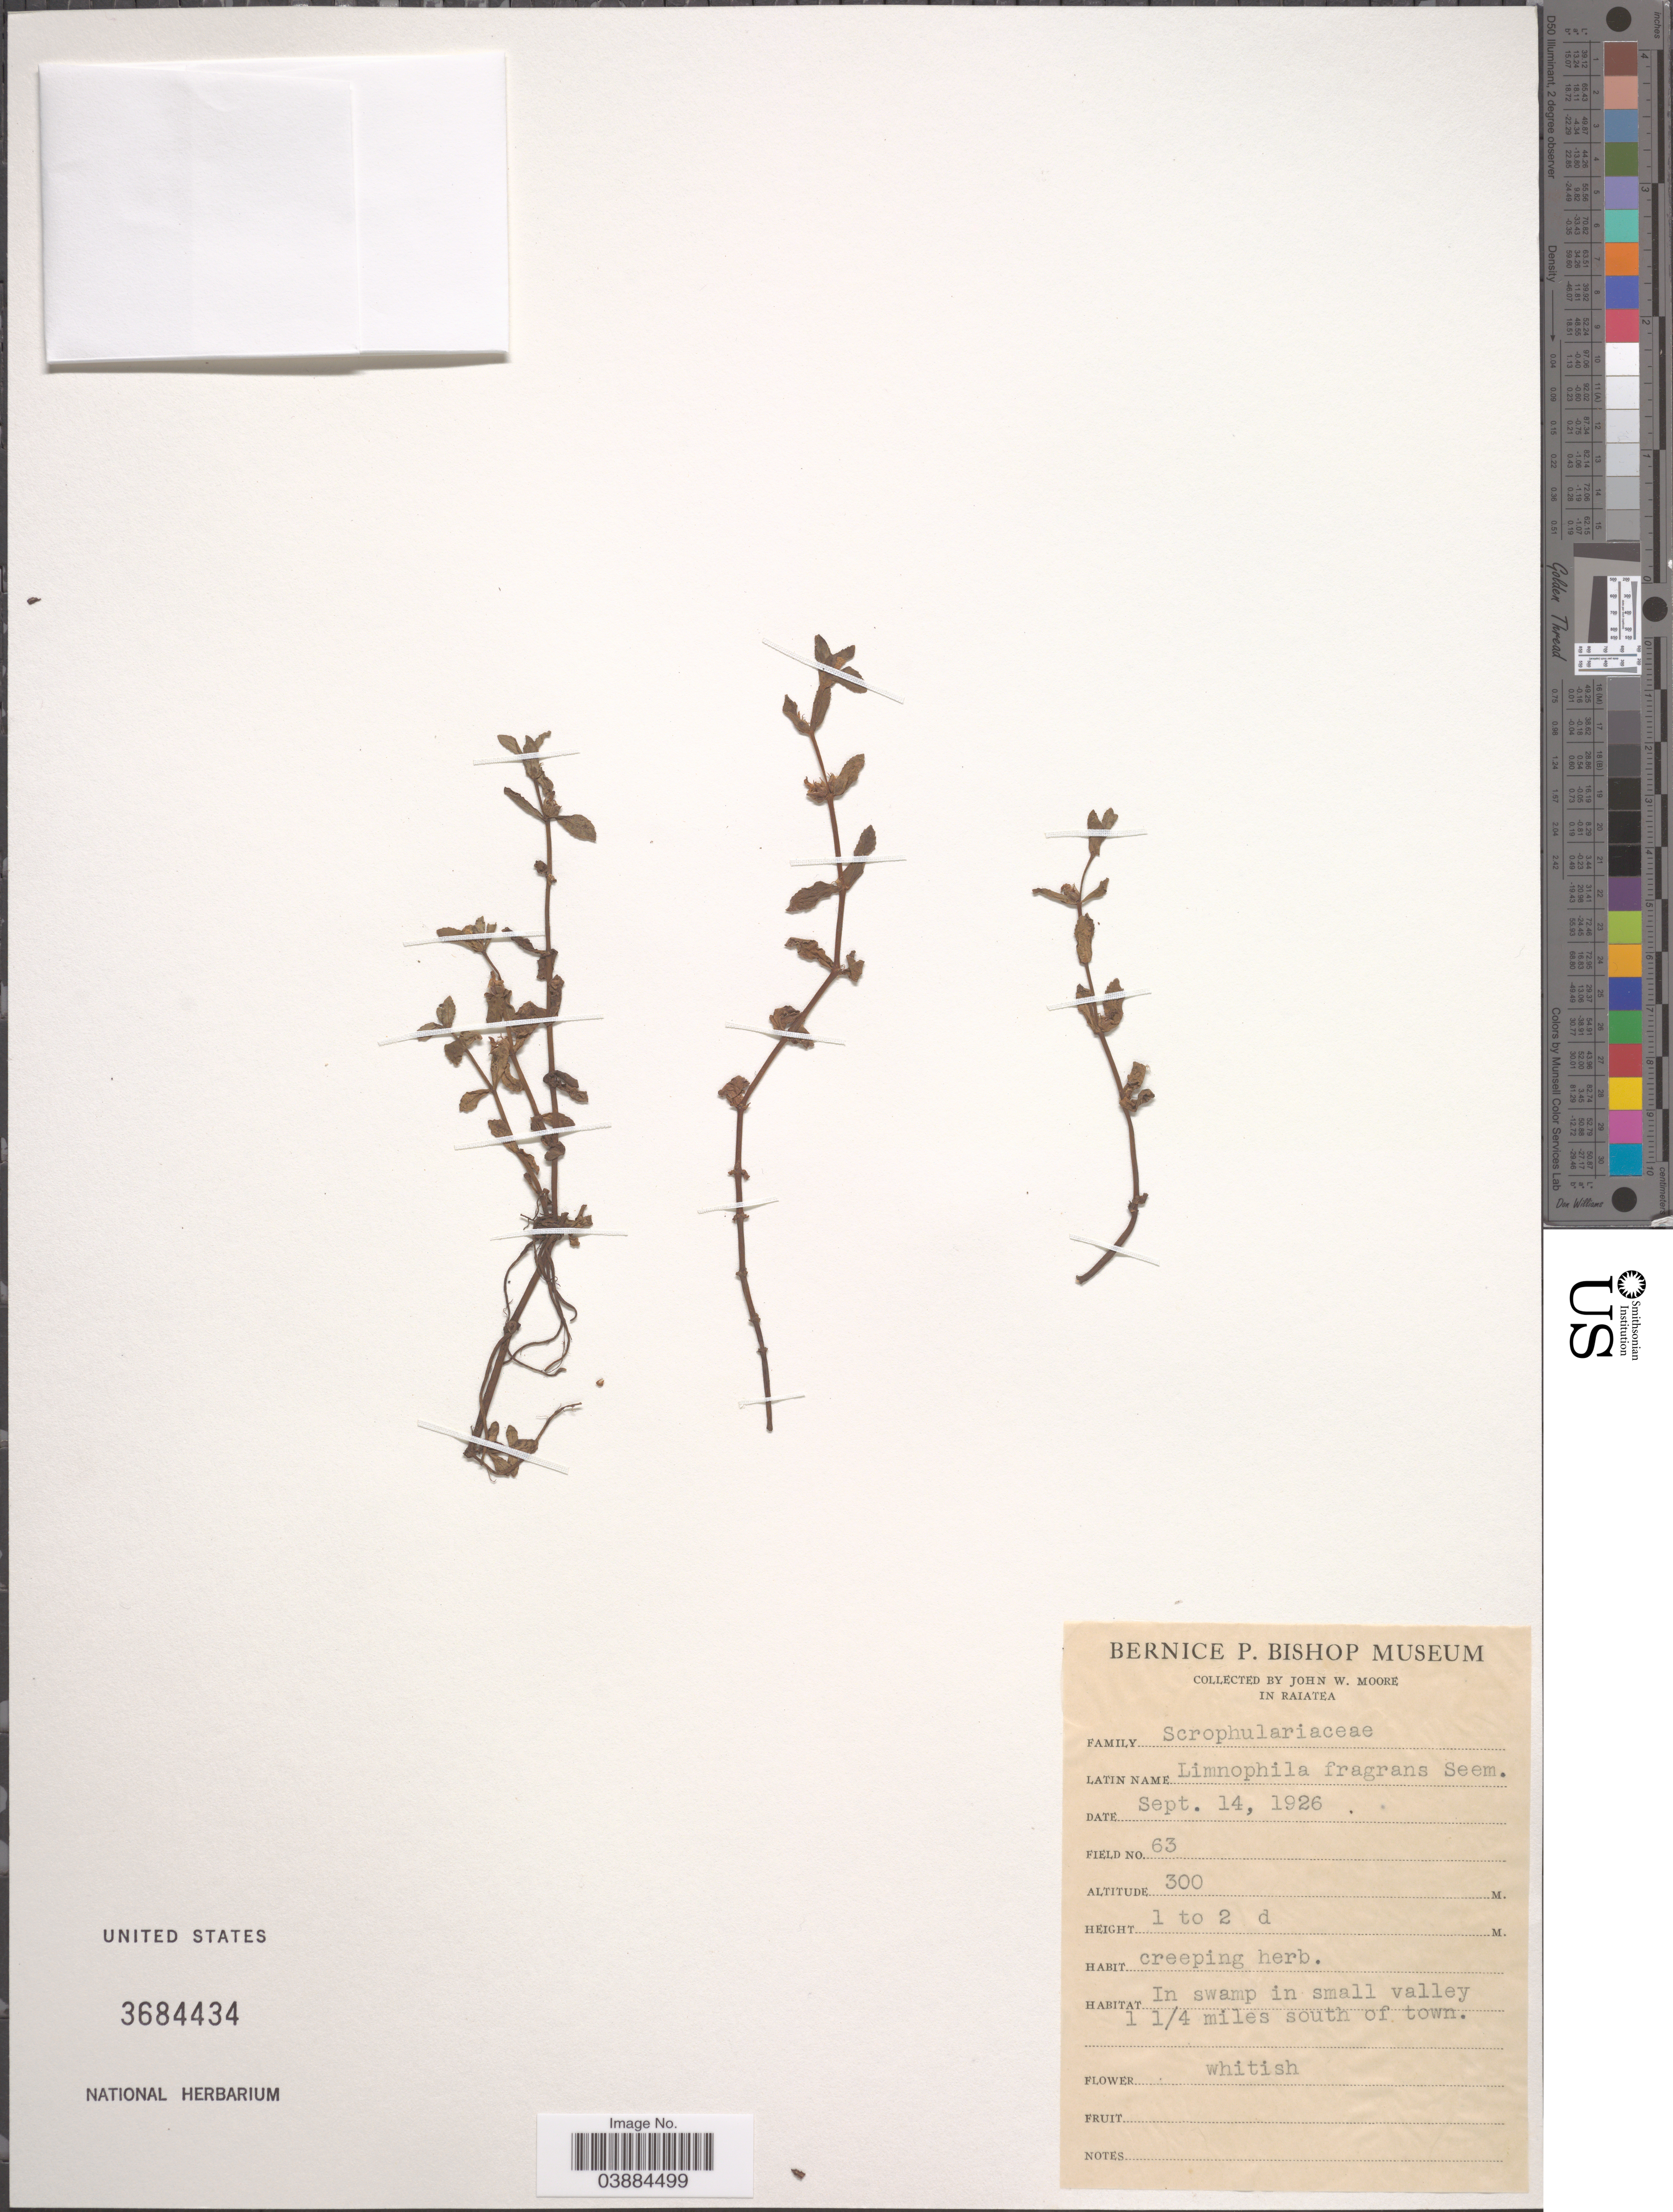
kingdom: Plantae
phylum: Tracheophyta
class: Magnoliopsida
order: Lamiales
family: Plantaginaceae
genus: Limnophila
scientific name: Limnophila fragrans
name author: Seem.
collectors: J. Moore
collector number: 63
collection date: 1926-09-14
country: French Polynesia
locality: In Raiatea. In small valley 1 ¼ miles south of town.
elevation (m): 300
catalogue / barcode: US 3684434